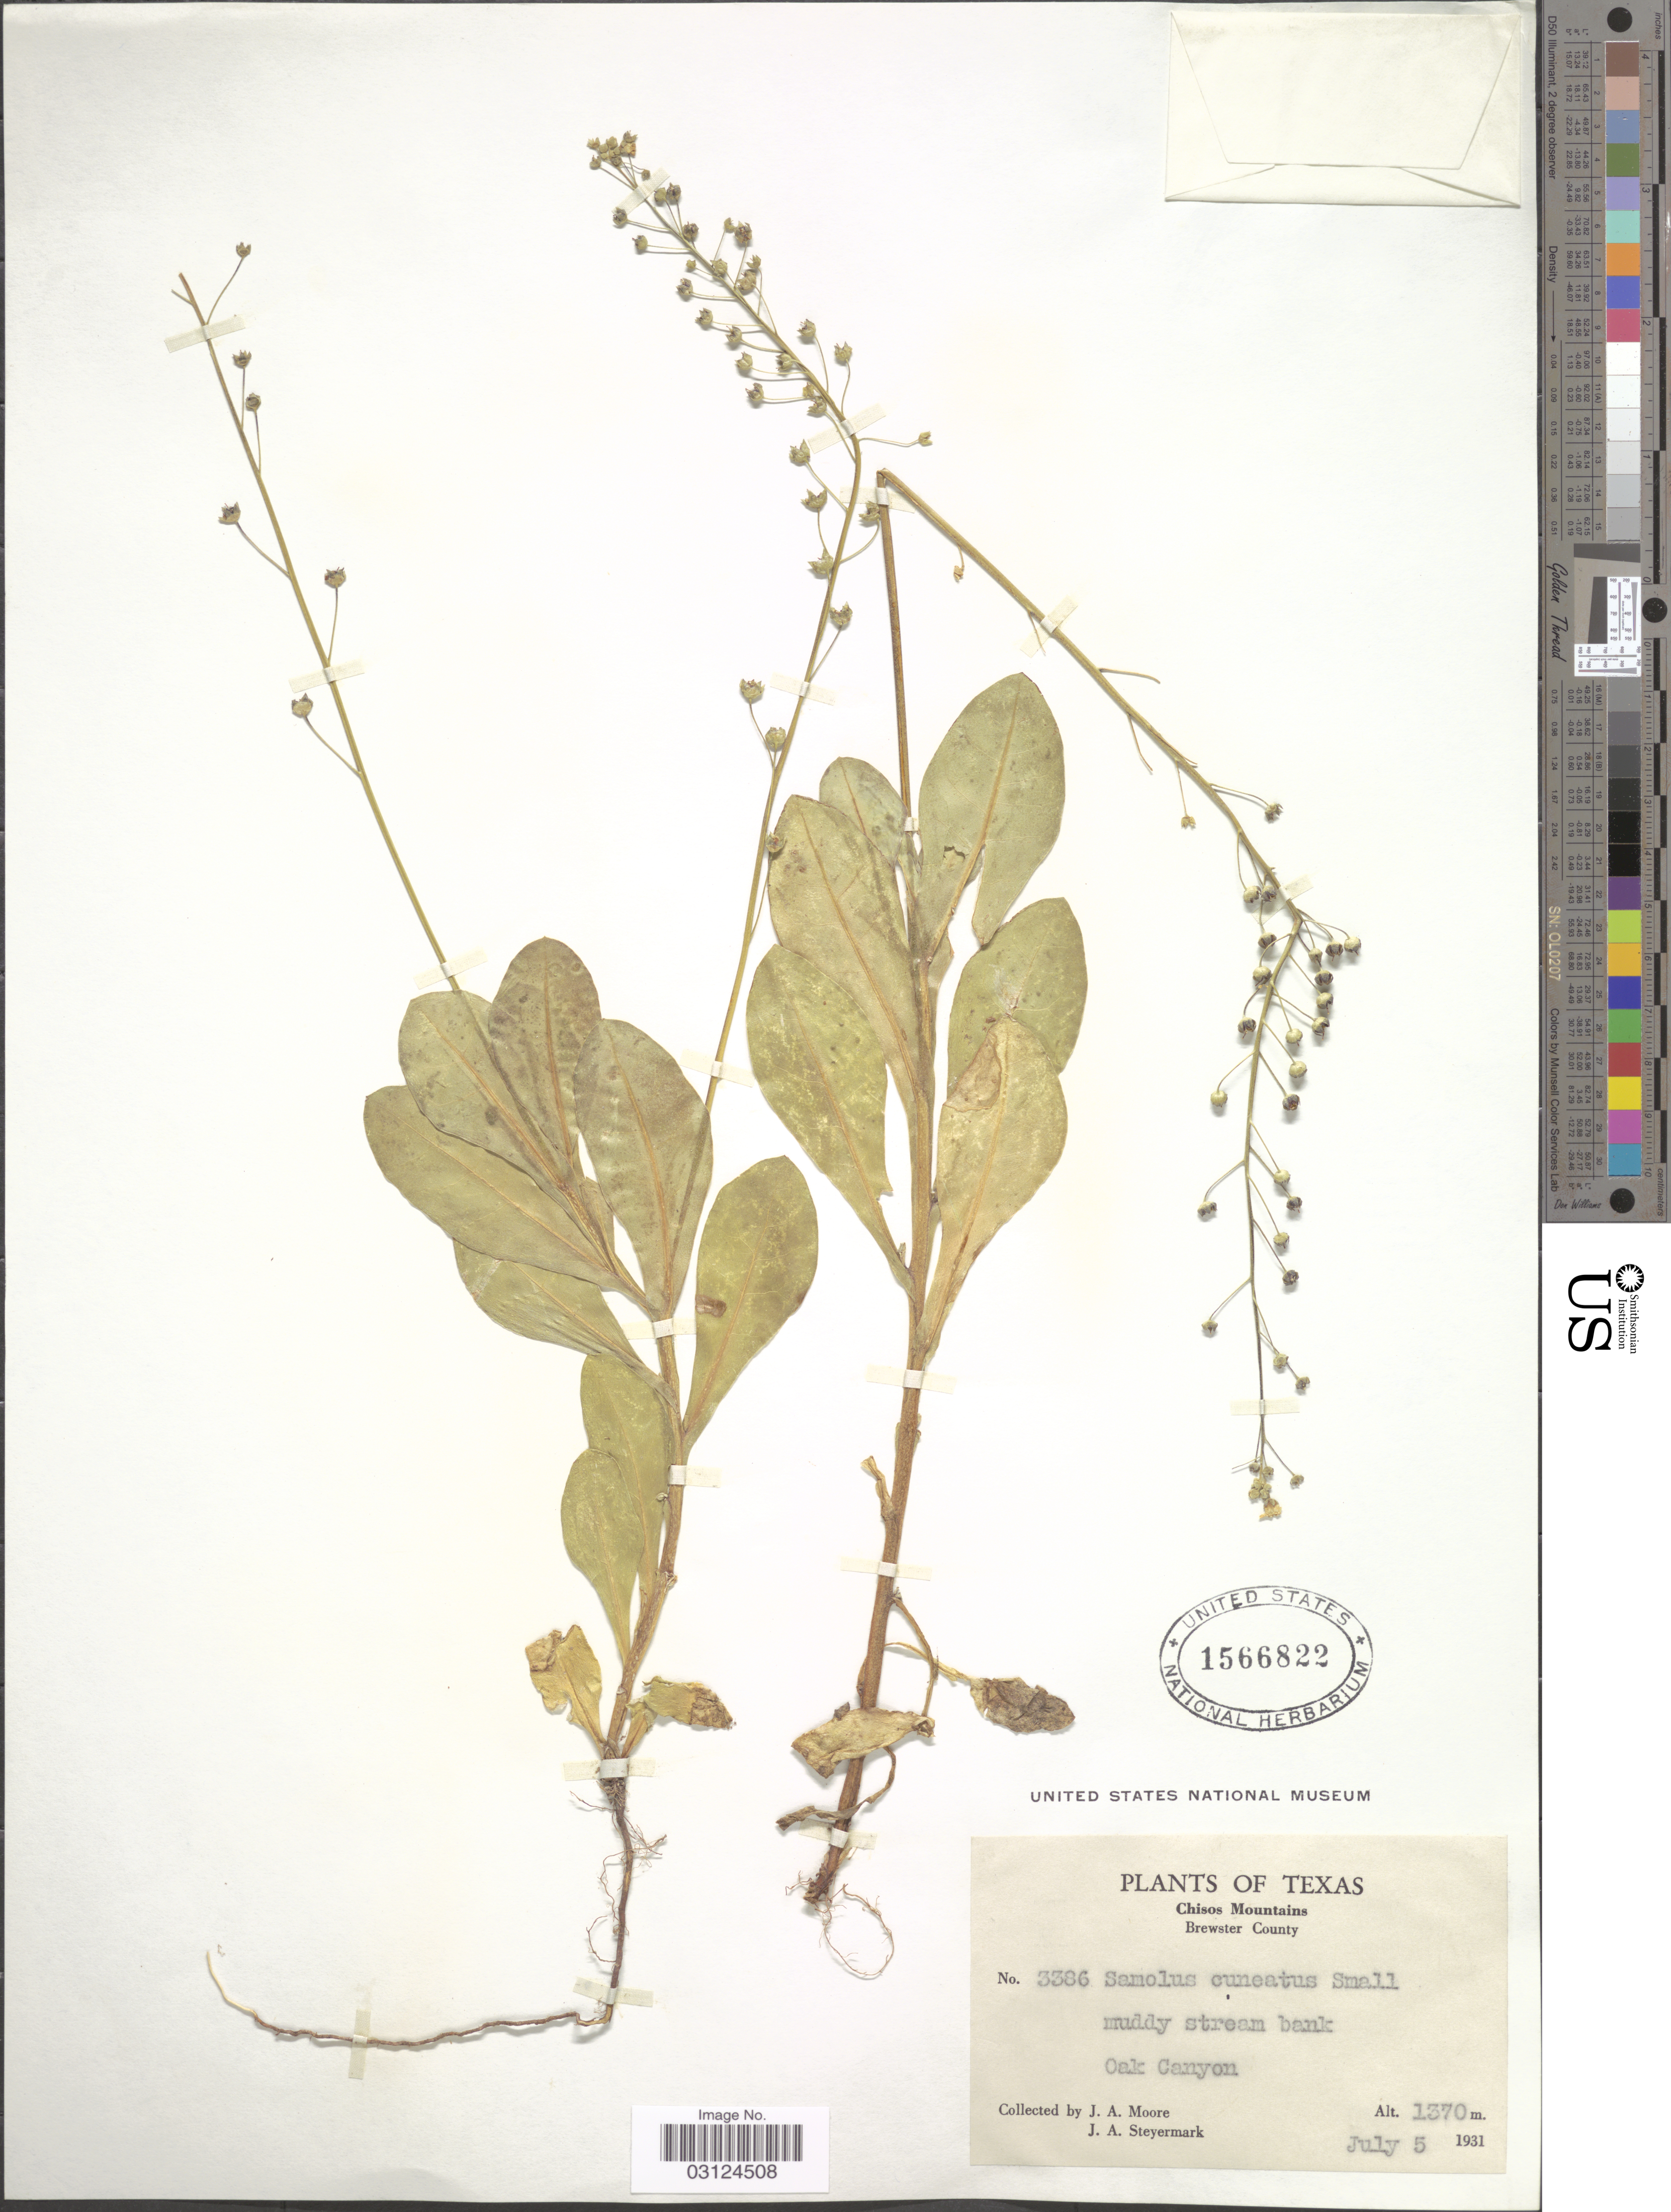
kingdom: Plantae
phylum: Tracheophyta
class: Magnoliopsida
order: Ericales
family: Primulaceae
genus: Samolus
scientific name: Samolus ebracteatus subsp. cuneatus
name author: (Small) R. Knuth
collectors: J. A. Moore & J. Steyermark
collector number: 3386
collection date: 1931-07-05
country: United States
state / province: Texas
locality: Chisos Mountains, Brewster County, Oak Canyon.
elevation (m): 1370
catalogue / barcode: US 1566822